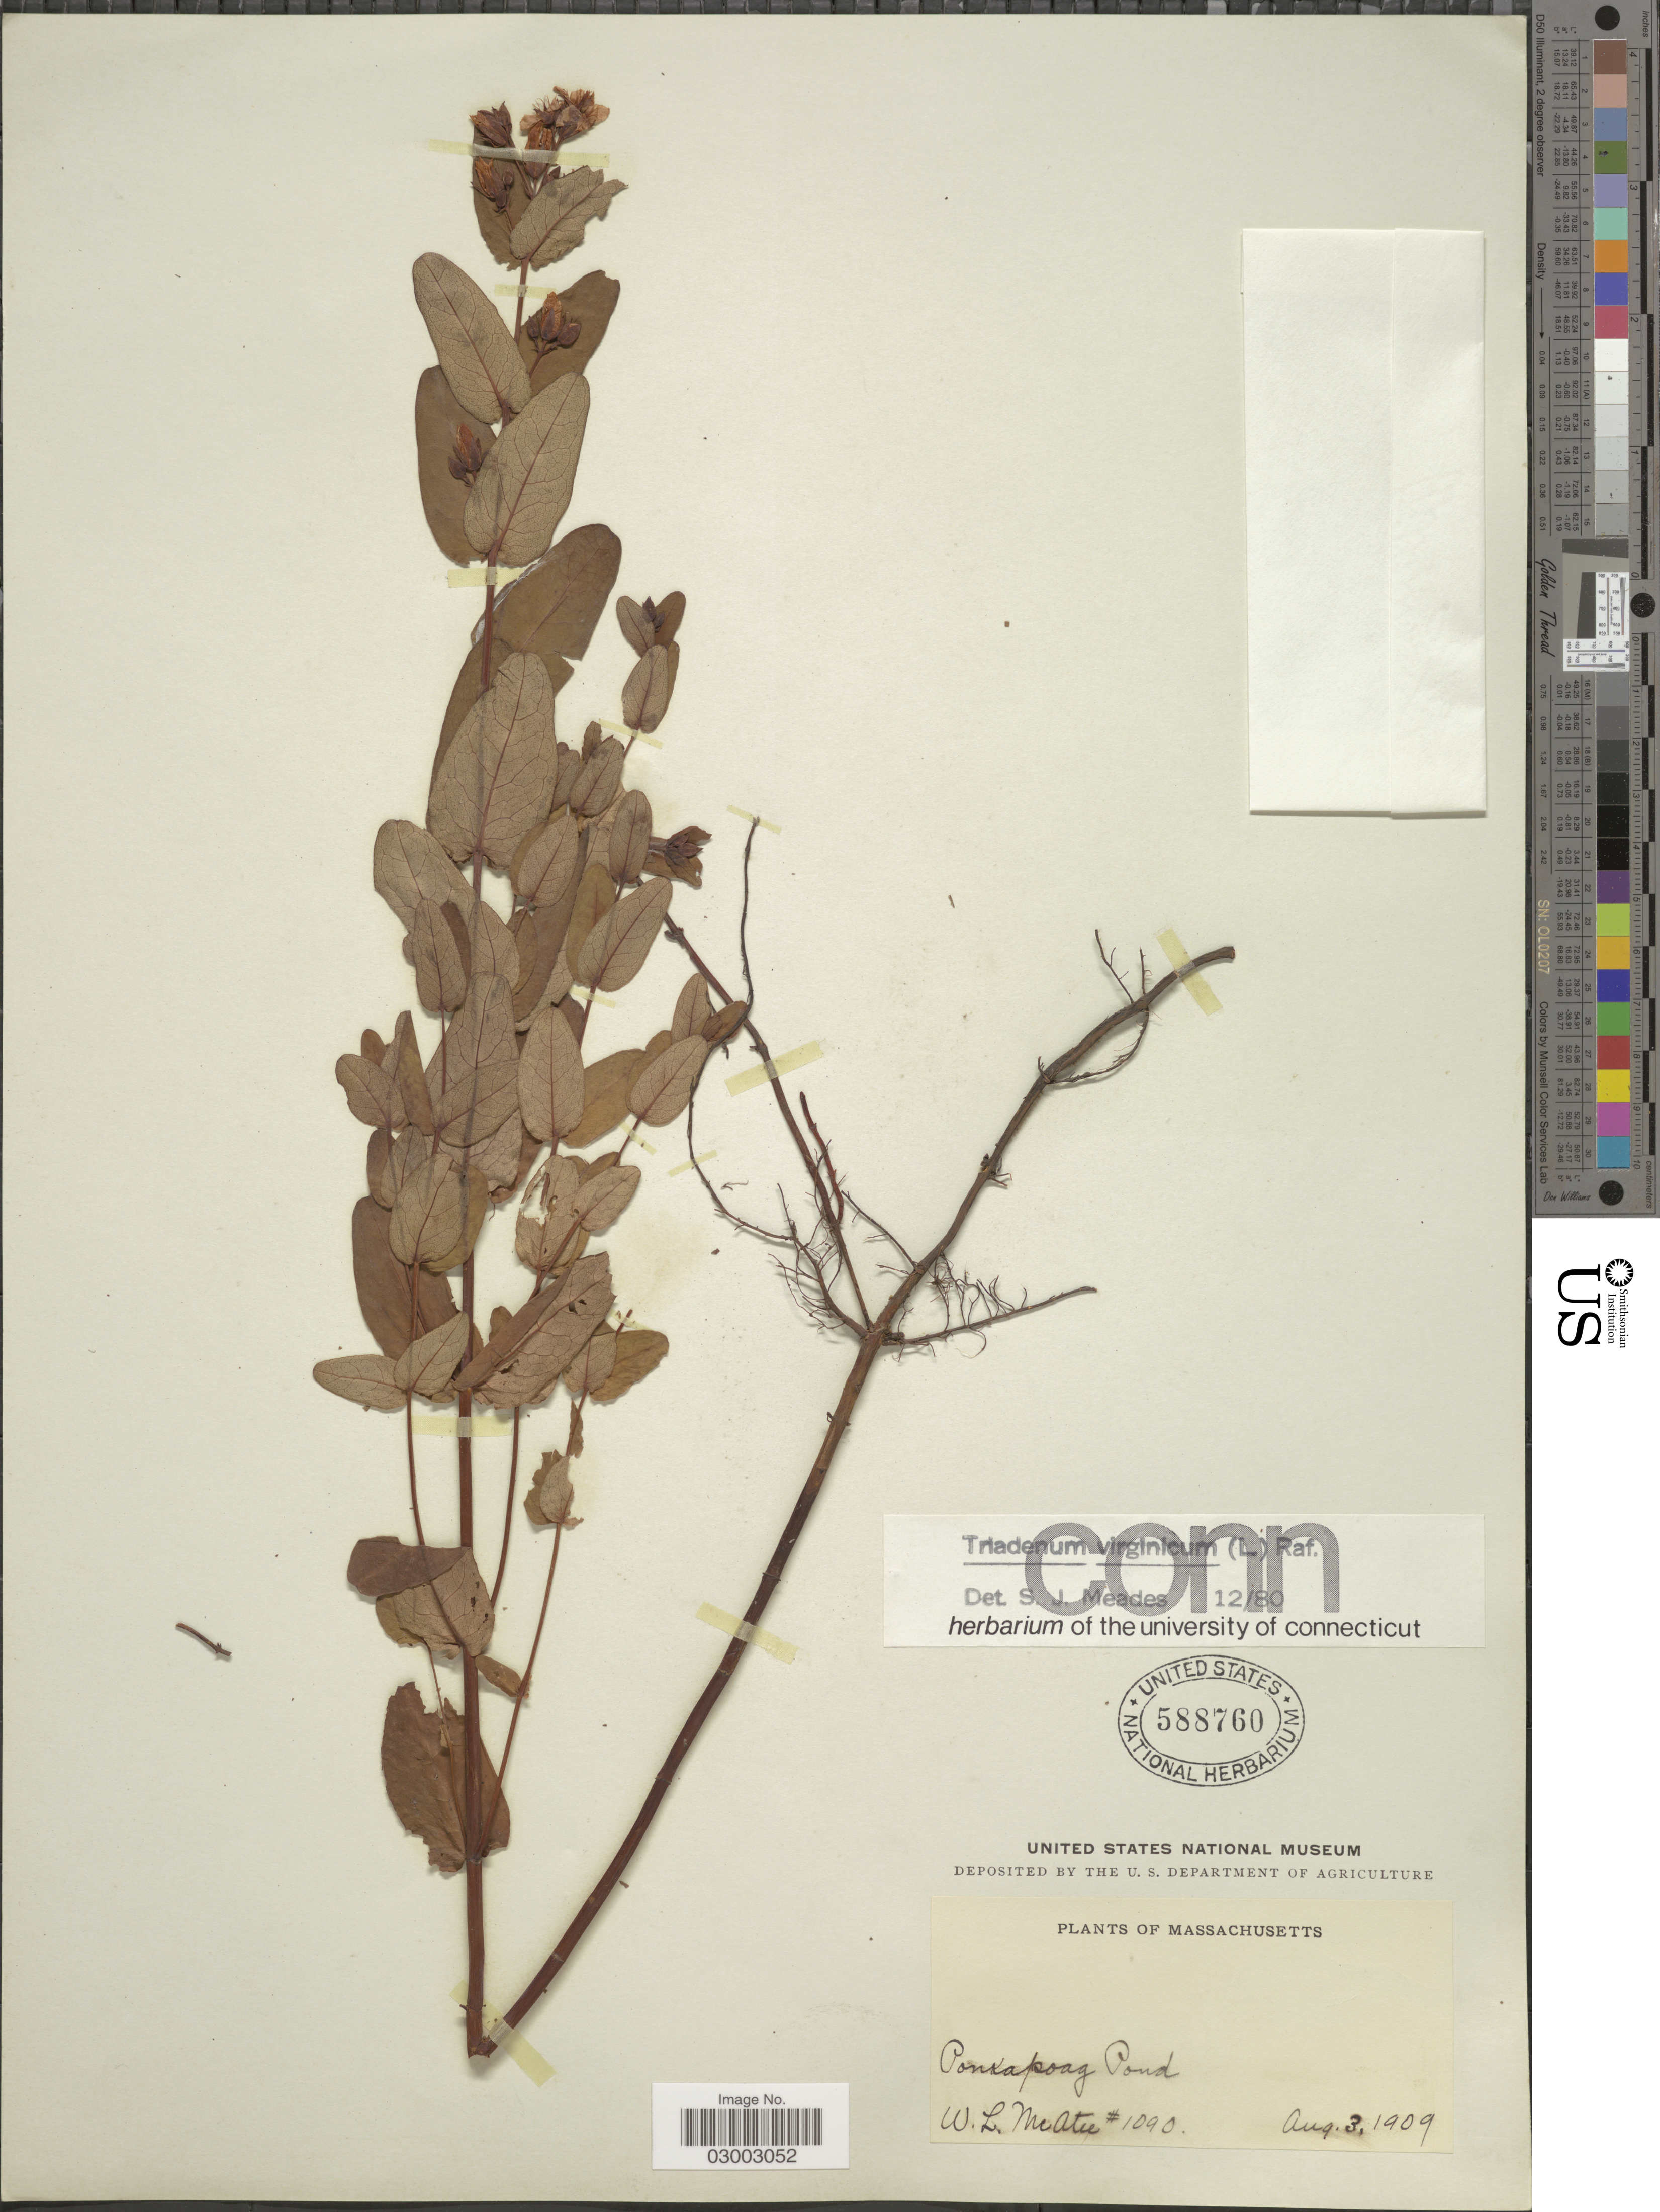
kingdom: Plantae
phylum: Tracheophyta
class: Magnoliopsida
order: Malpighiales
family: Hypericaceae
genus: Hypericum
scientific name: Hypericum virginicum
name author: L.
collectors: W. McAtee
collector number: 1090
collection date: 1909-08-03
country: United States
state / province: Massachusetts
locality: Ponkapoag Pond.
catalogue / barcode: US 588760